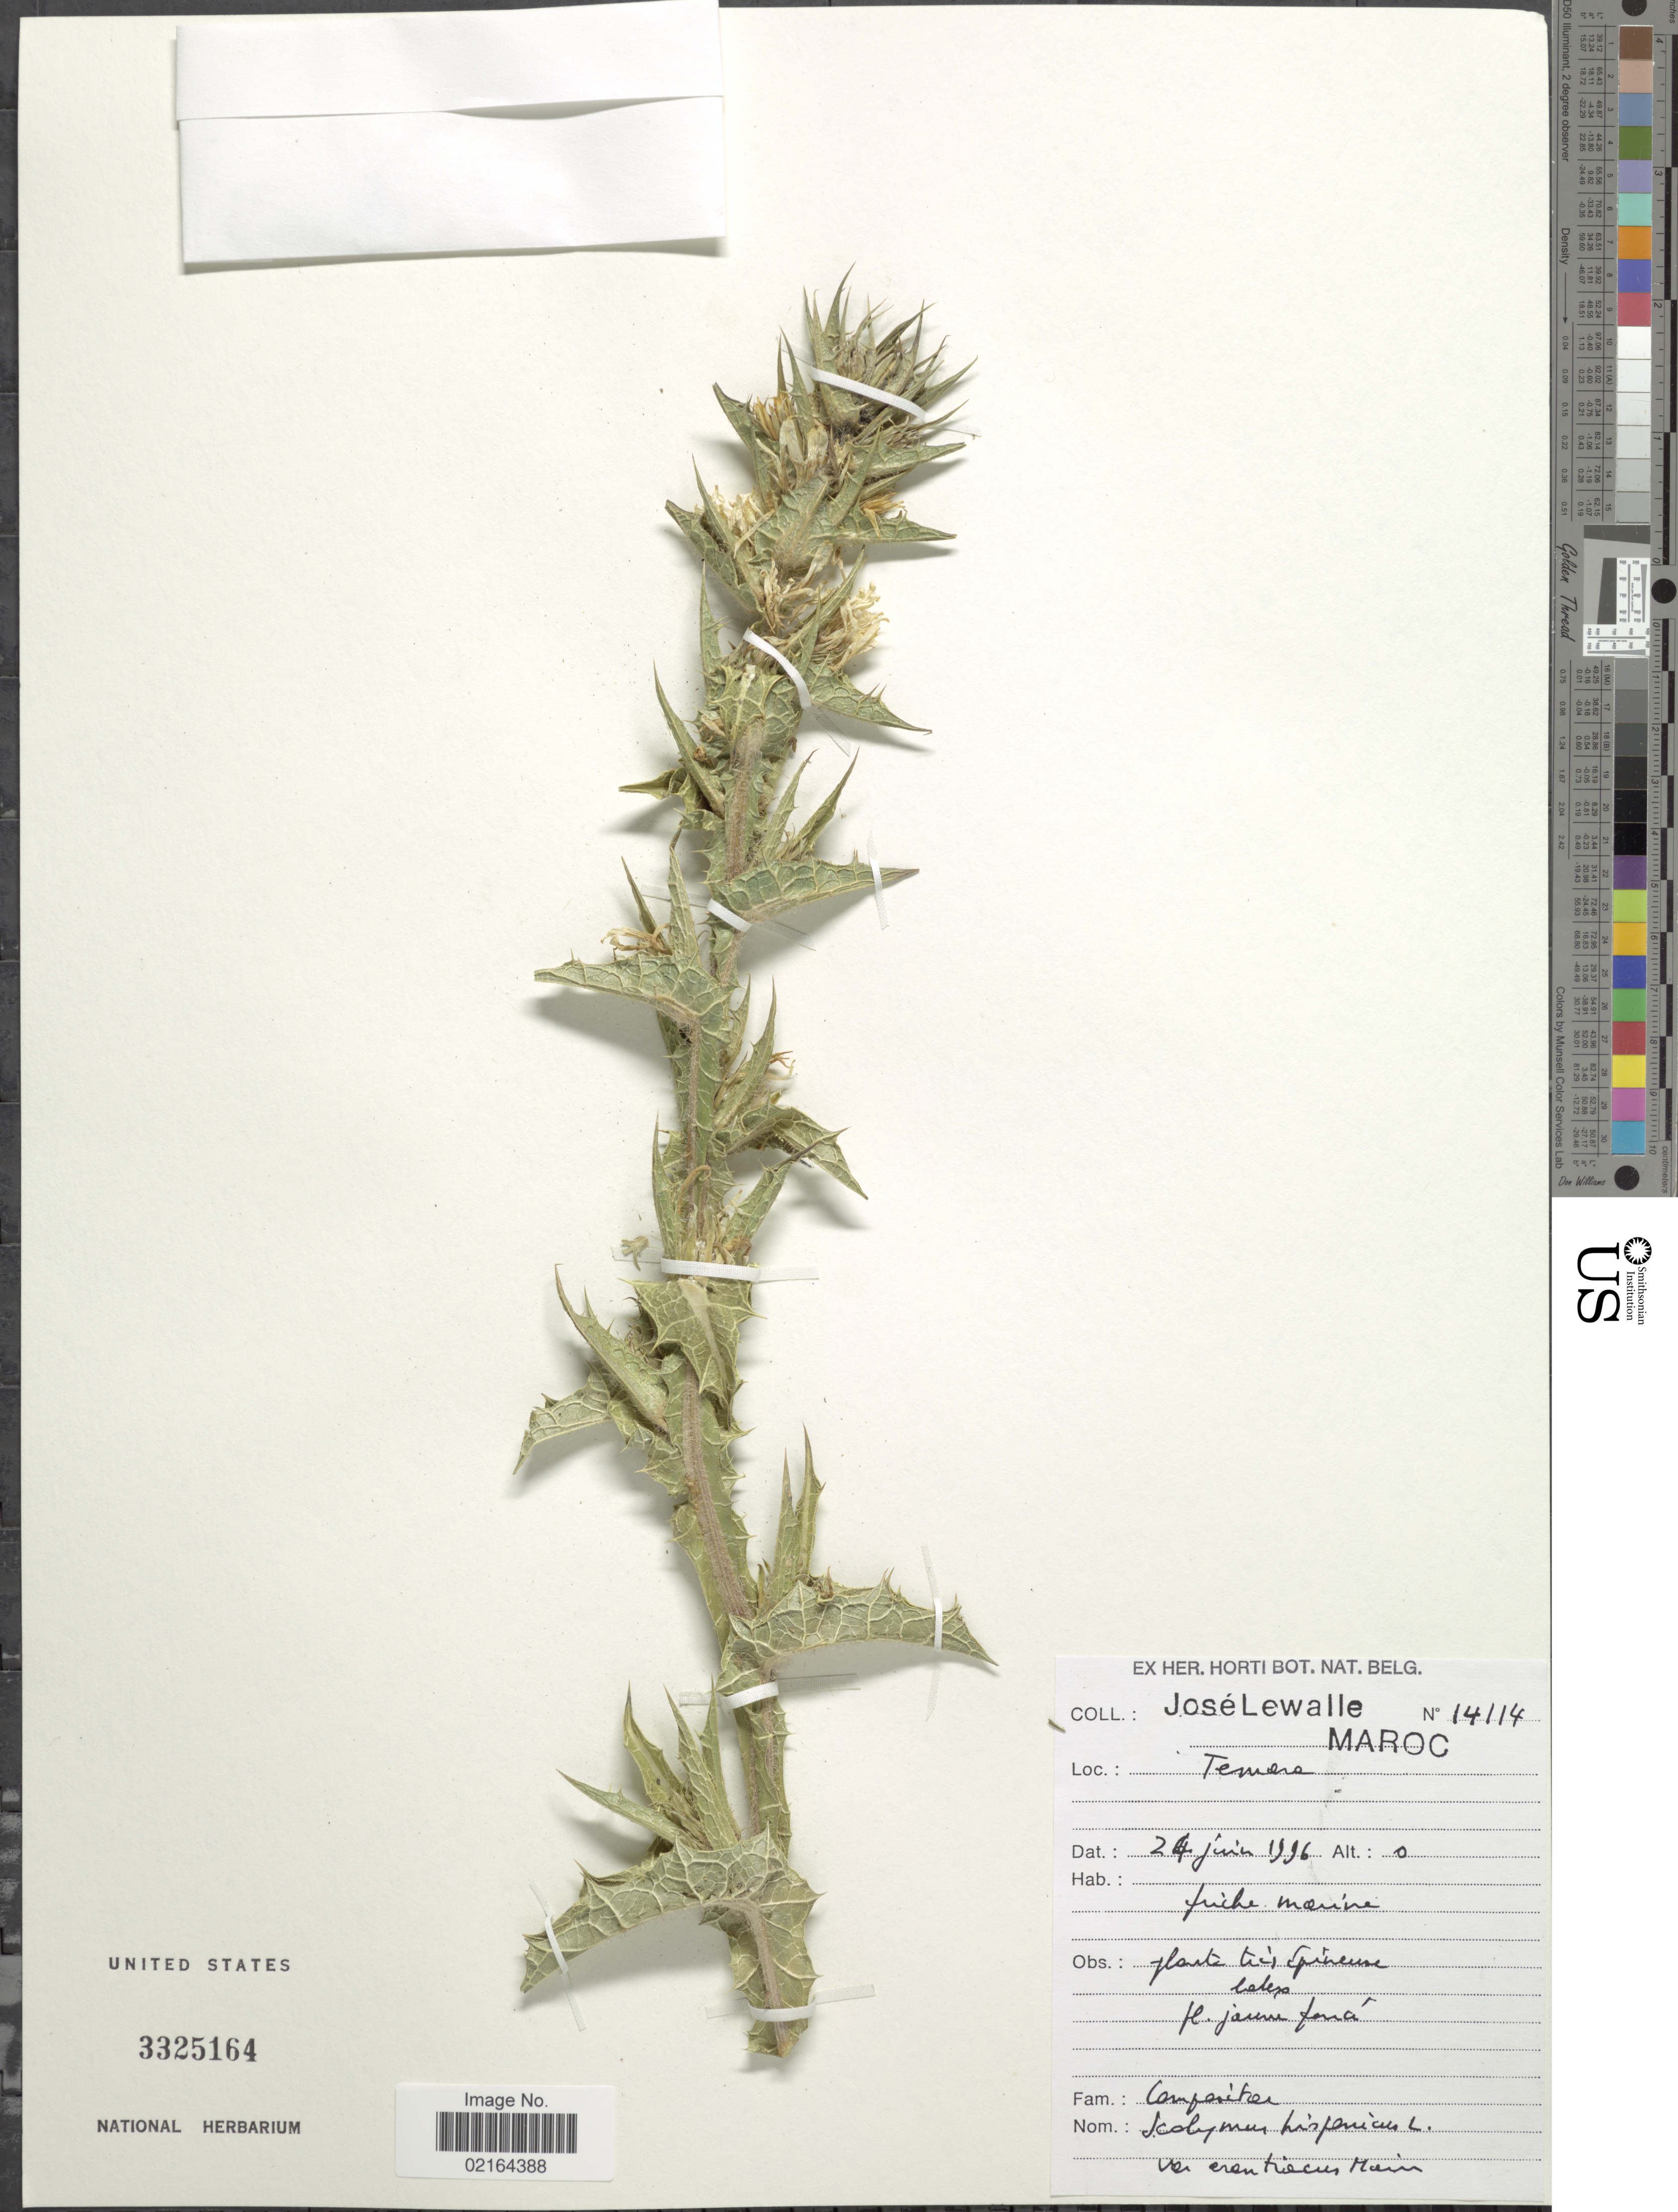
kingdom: Plantae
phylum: Tracheophyta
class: Magnoliopsida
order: Asterales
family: Asteraceae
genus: Scolymus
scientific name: Scolymus hispanicus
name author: L.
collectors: J. Lewalle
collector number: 14114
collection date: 1996-06-24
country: Morocco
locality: Maroc, Temara.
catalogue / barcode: US 3325164